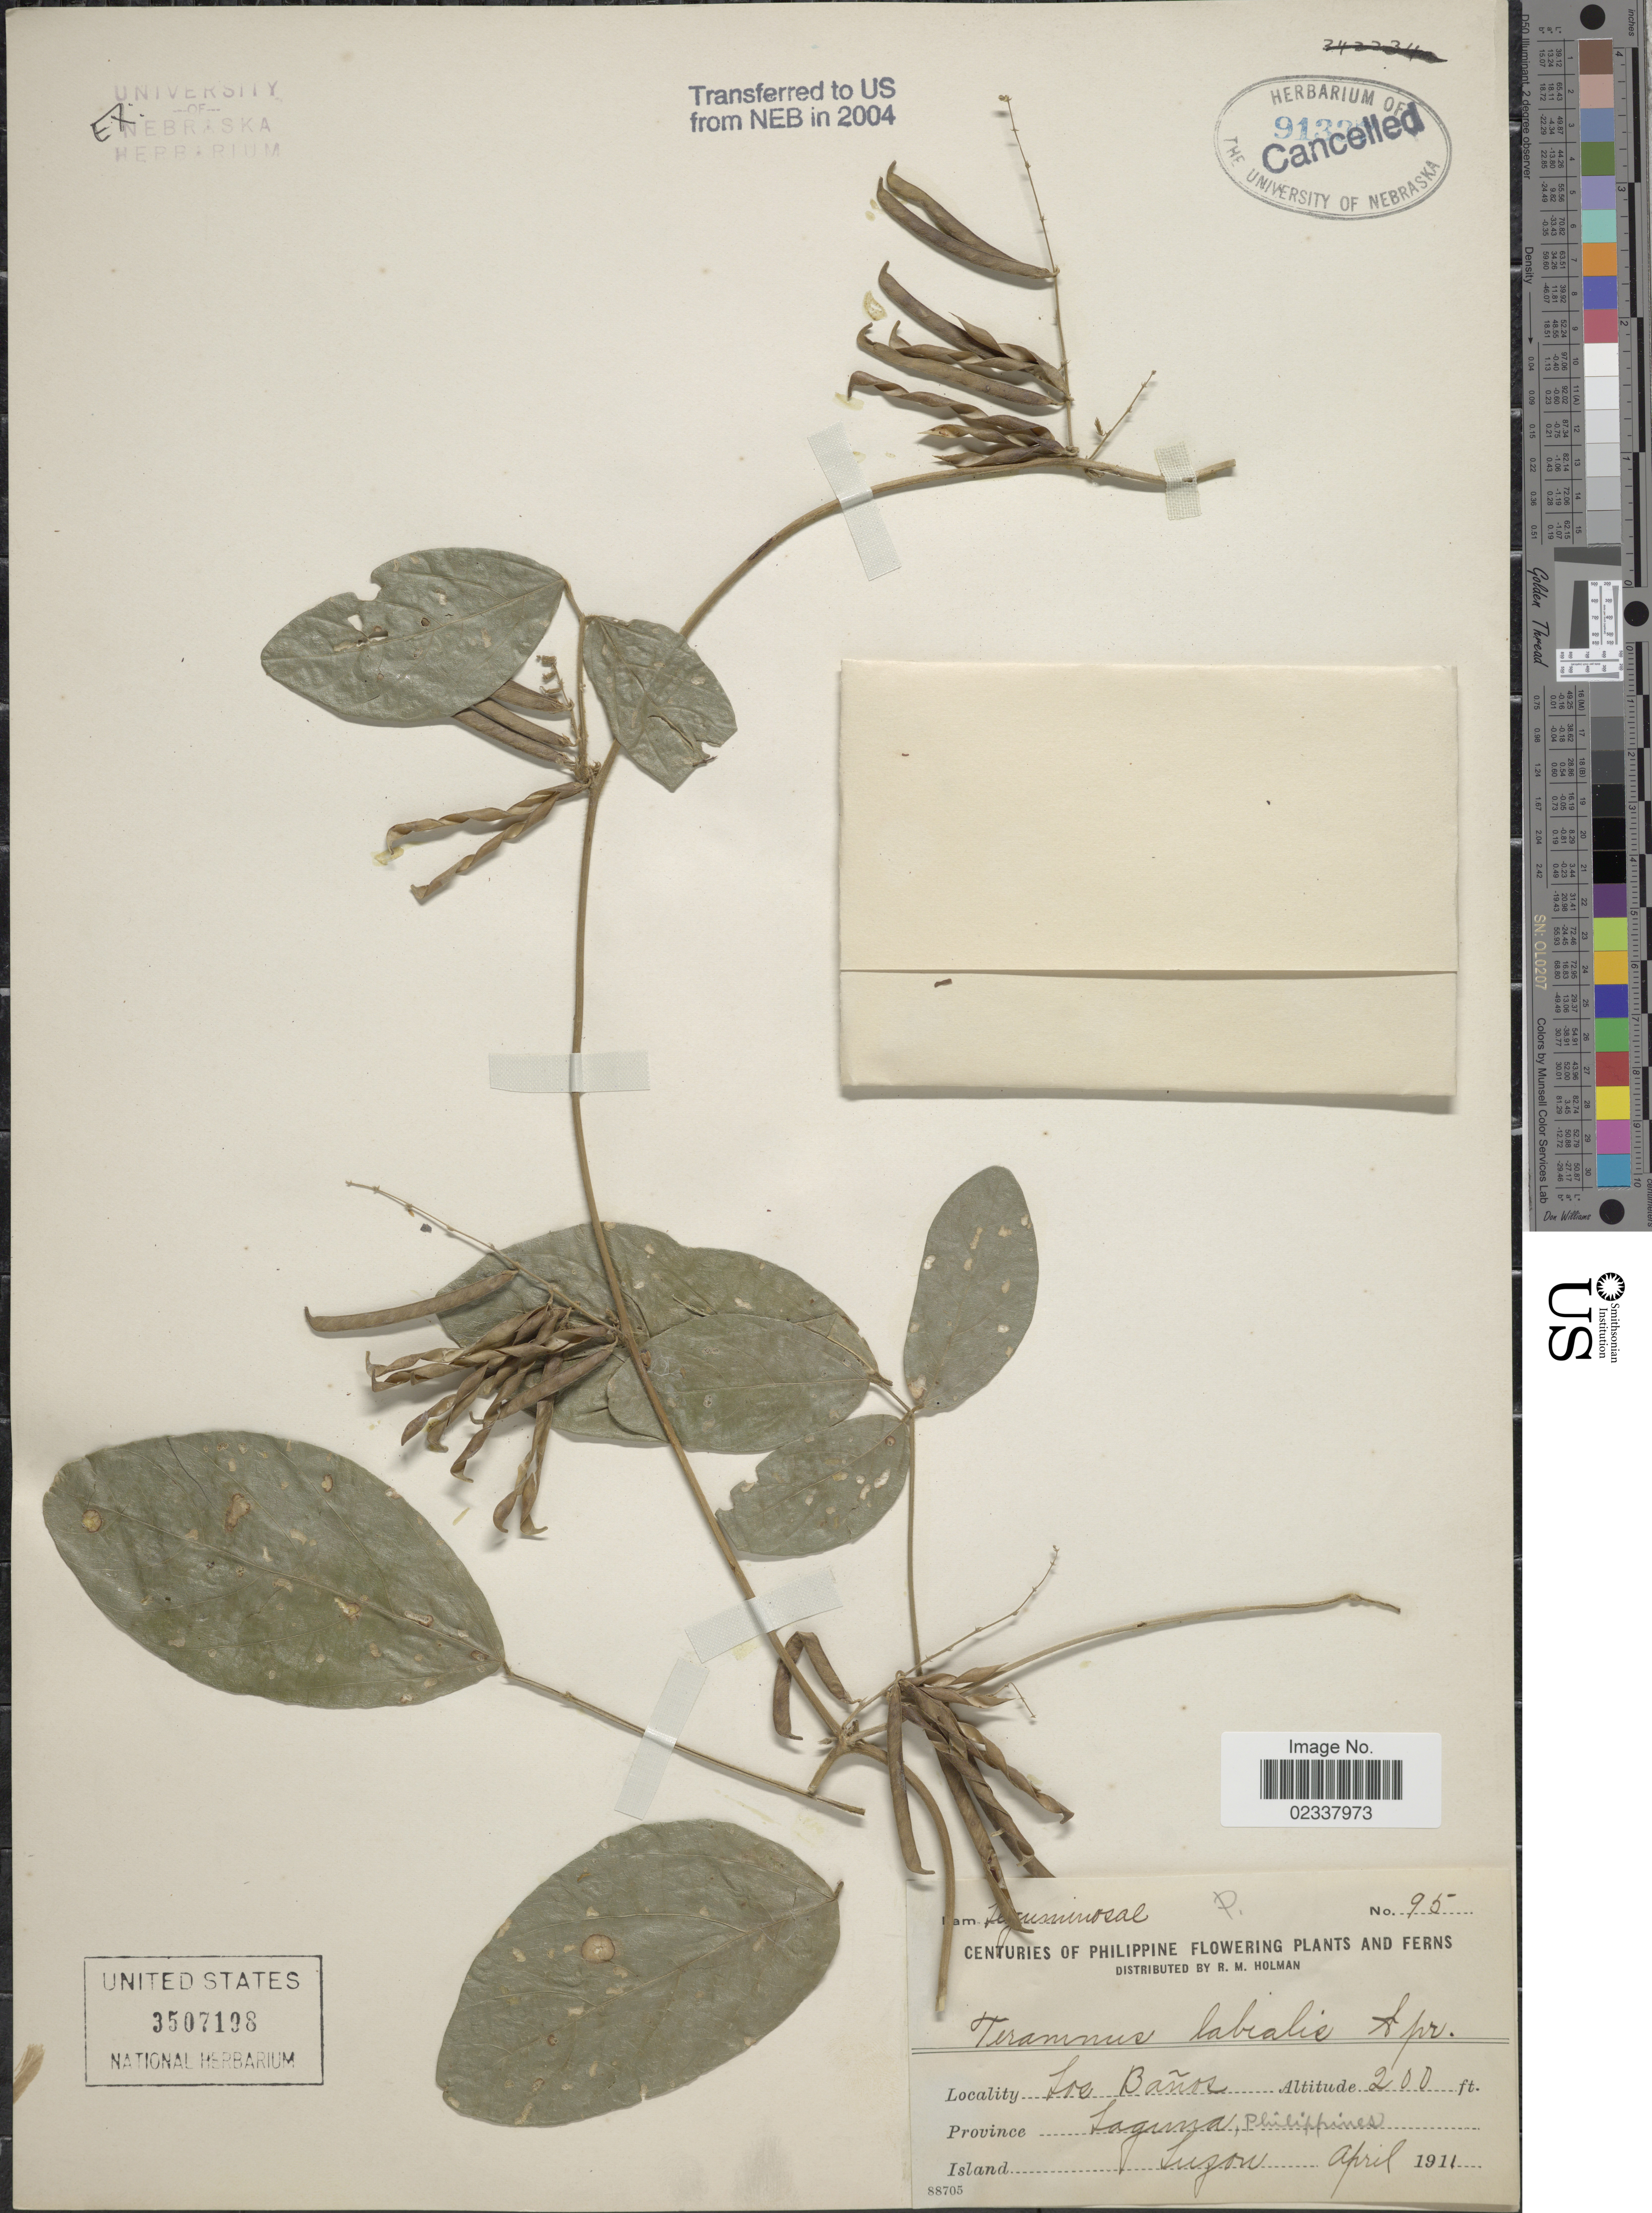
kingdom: Plantae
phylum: Tracheophyta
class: Magnoliopsida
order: Fabales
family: Fabaceae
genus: Teramnus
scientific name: Teramnus labialis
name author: (L. f.) Spreng.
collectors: R. Holman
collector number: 95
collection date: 1911-04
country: Philippines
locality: Los Baños, Province Laguna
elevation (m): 61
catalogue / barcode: US 3507198